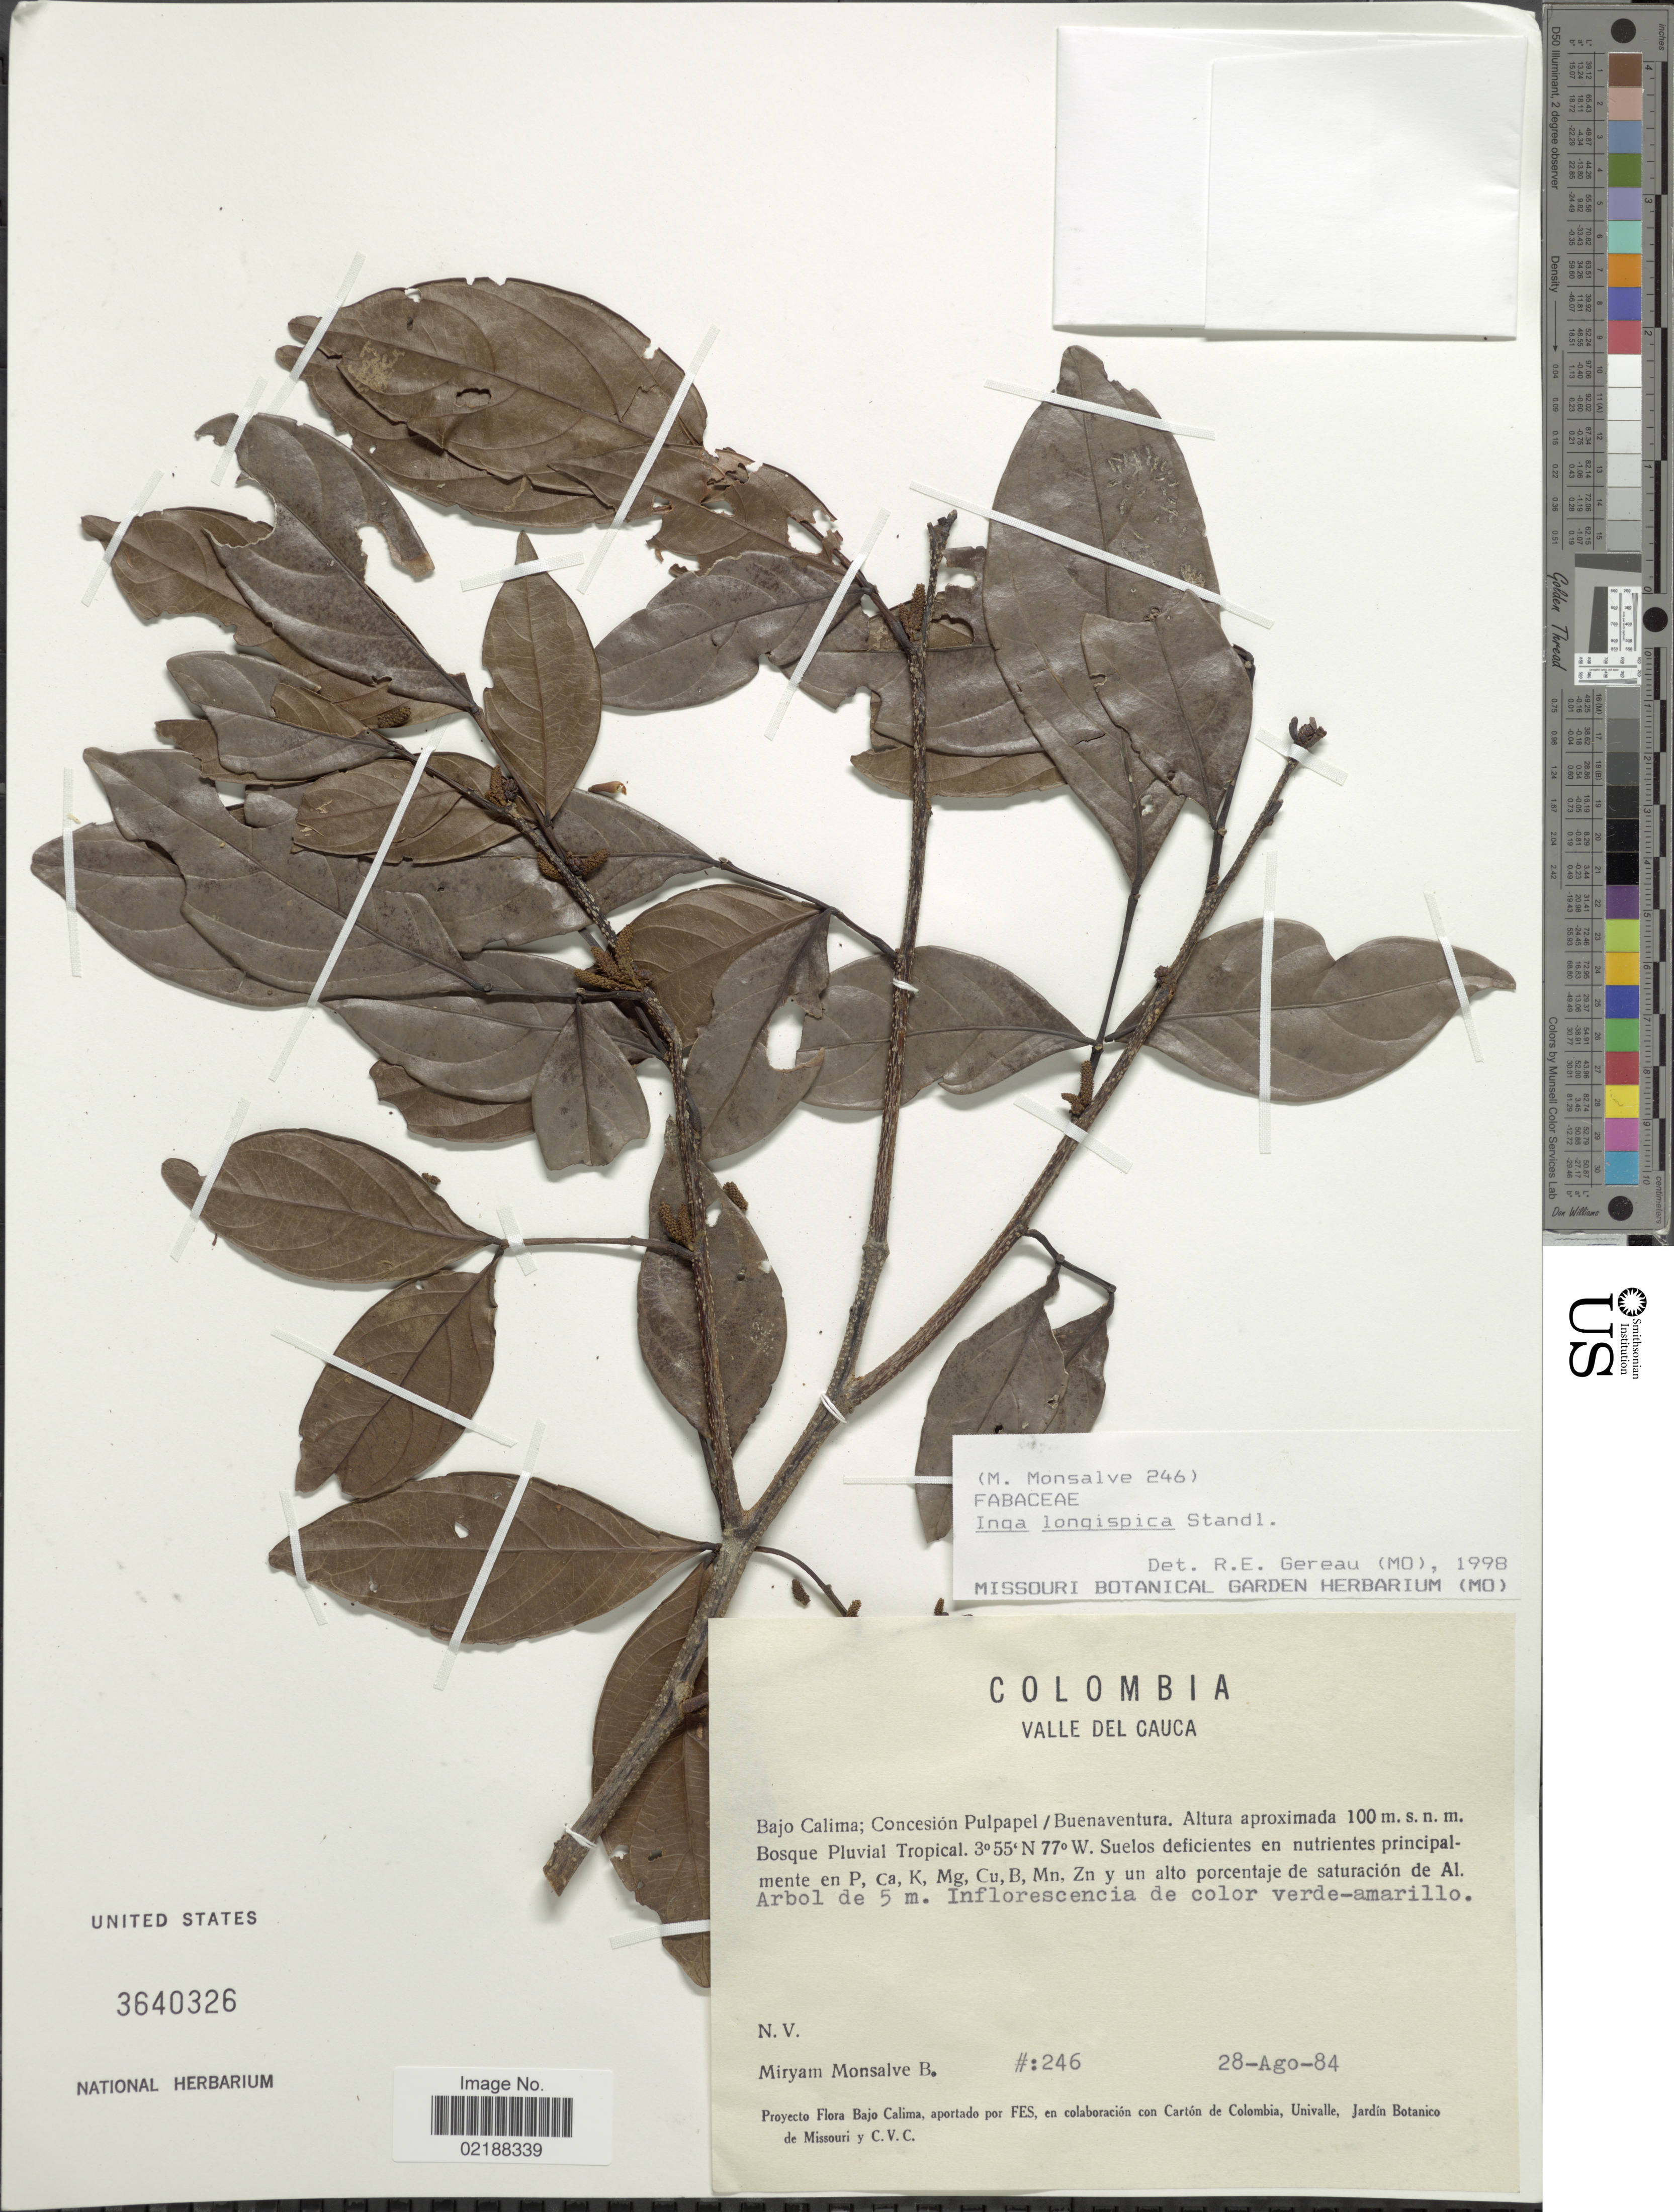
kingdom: Plantae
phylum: Tracheophyta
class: Magnoliopsida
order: Fabales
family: Fabaceae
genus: Inga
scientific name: Inga longipes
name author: Benth.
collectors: M. Monsalve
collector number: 246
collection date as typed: Transcribed d/m/y: 24/8/84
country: Colombia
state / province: Valle del Cauca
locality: Bajo Calima; Concesion Pulpapel/Buenaventura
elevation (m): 100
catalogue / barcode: US 3640326